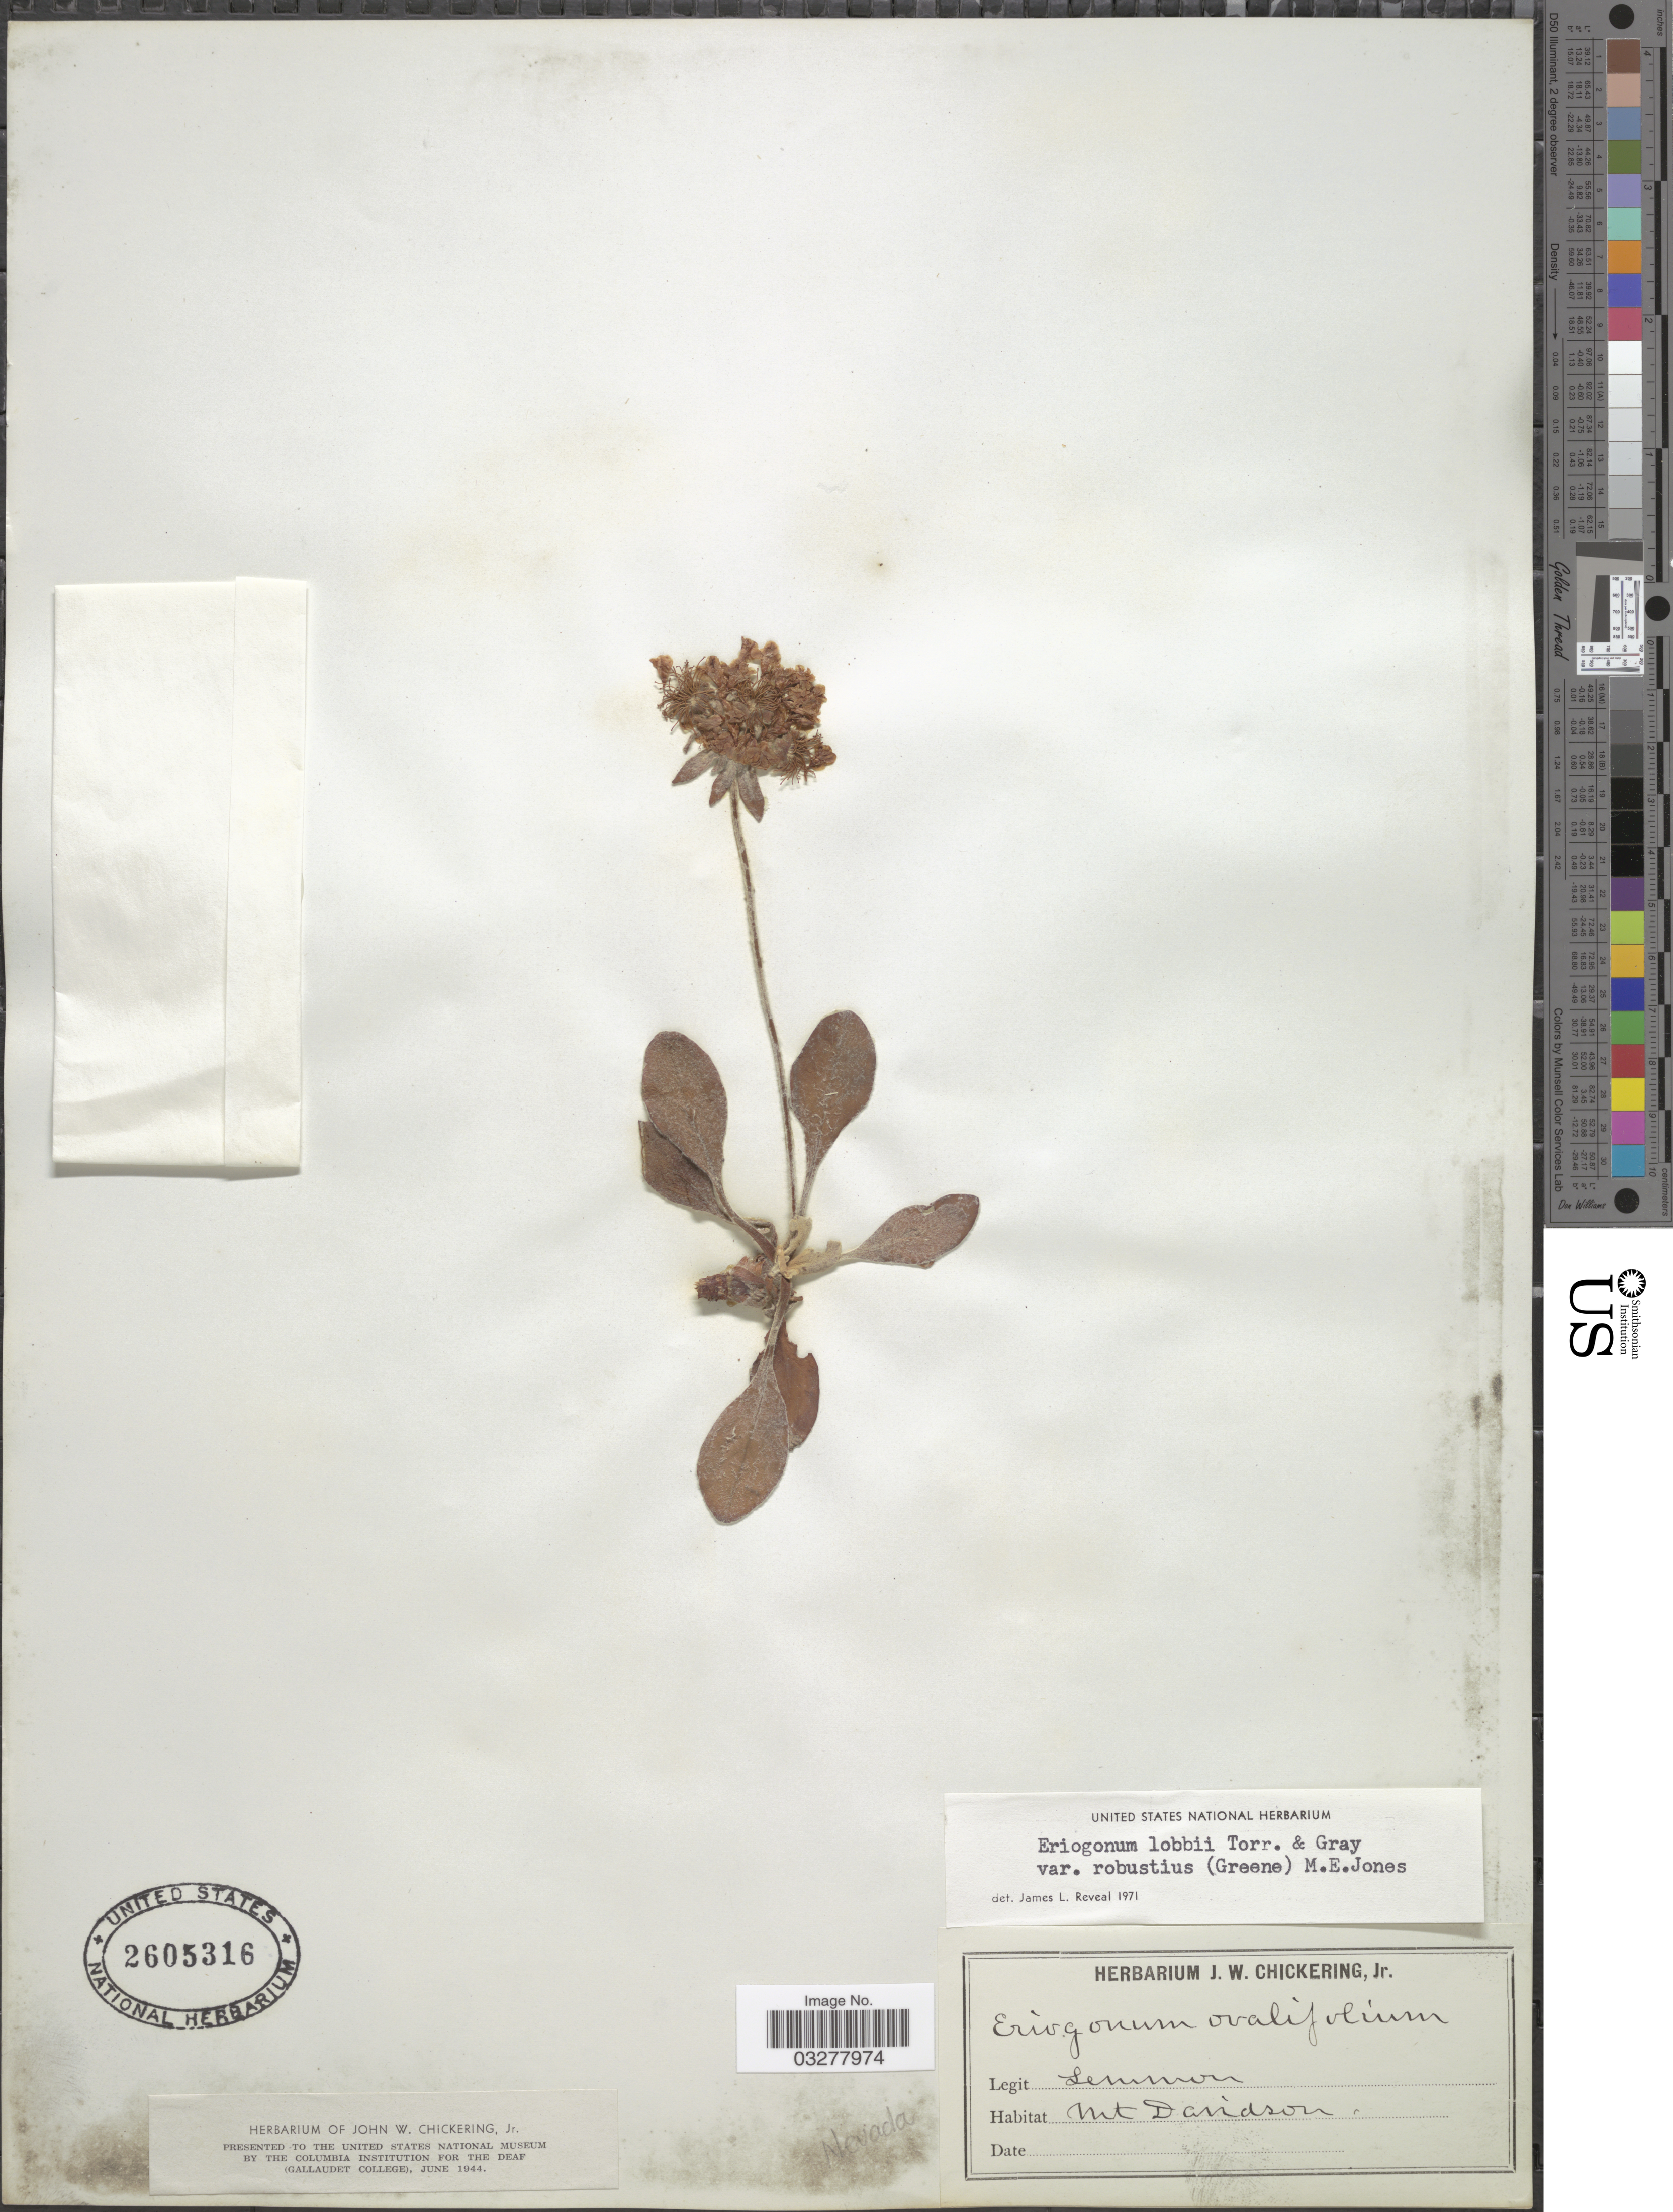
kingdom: Plantae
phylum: Tracheophyta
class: Magnoliopsida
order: Caryophyllales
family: Polygonaceae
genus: Eriogonum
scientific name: Eriogonum lobbii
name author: Torr. & A. Gray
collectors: -- Lemmon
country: United States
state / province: Nevada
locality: Mt Davidson.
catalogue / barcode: US 2605316